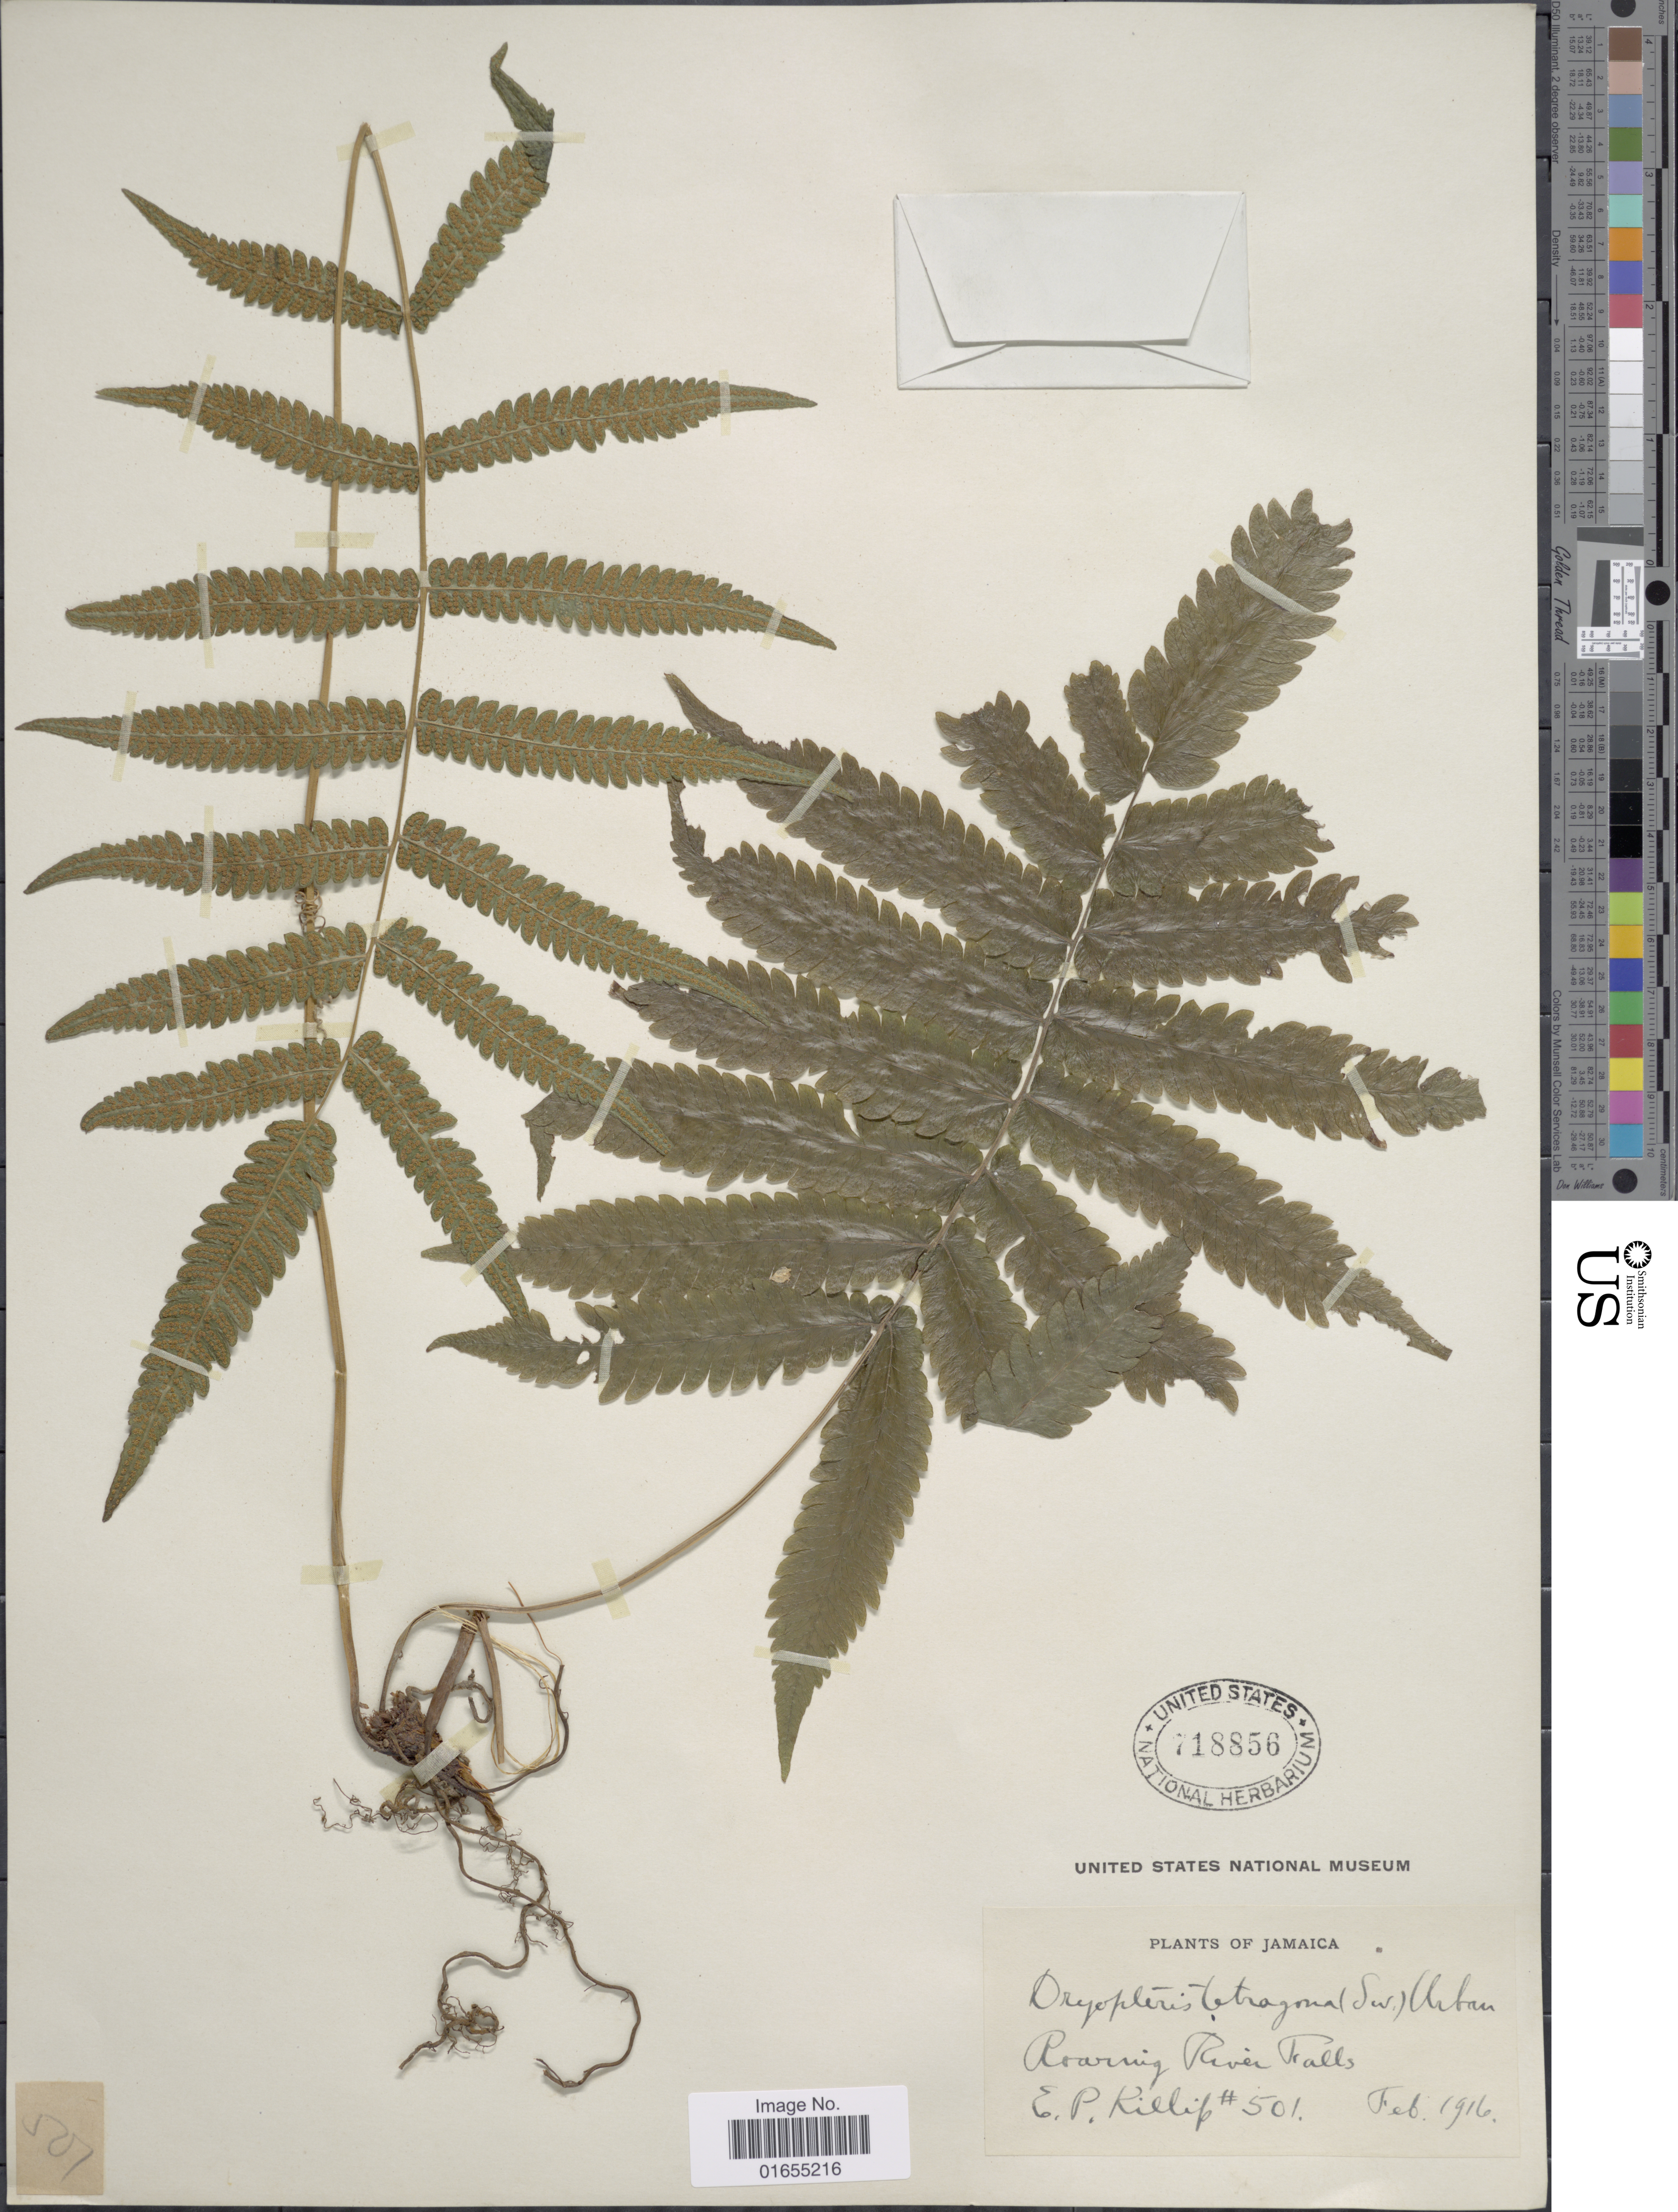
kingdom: Plantae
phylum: Tracheophyta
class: Polypodiopsida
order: Polypodiales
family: Thelypteridaceae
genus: Goniopteris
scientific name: Goniopteris subtetragona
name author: (Link) Vareschi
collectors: E. P. Killip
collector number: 501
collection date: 1916-02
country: Jamaica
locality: Roaring River Falls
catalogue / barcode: US 718856